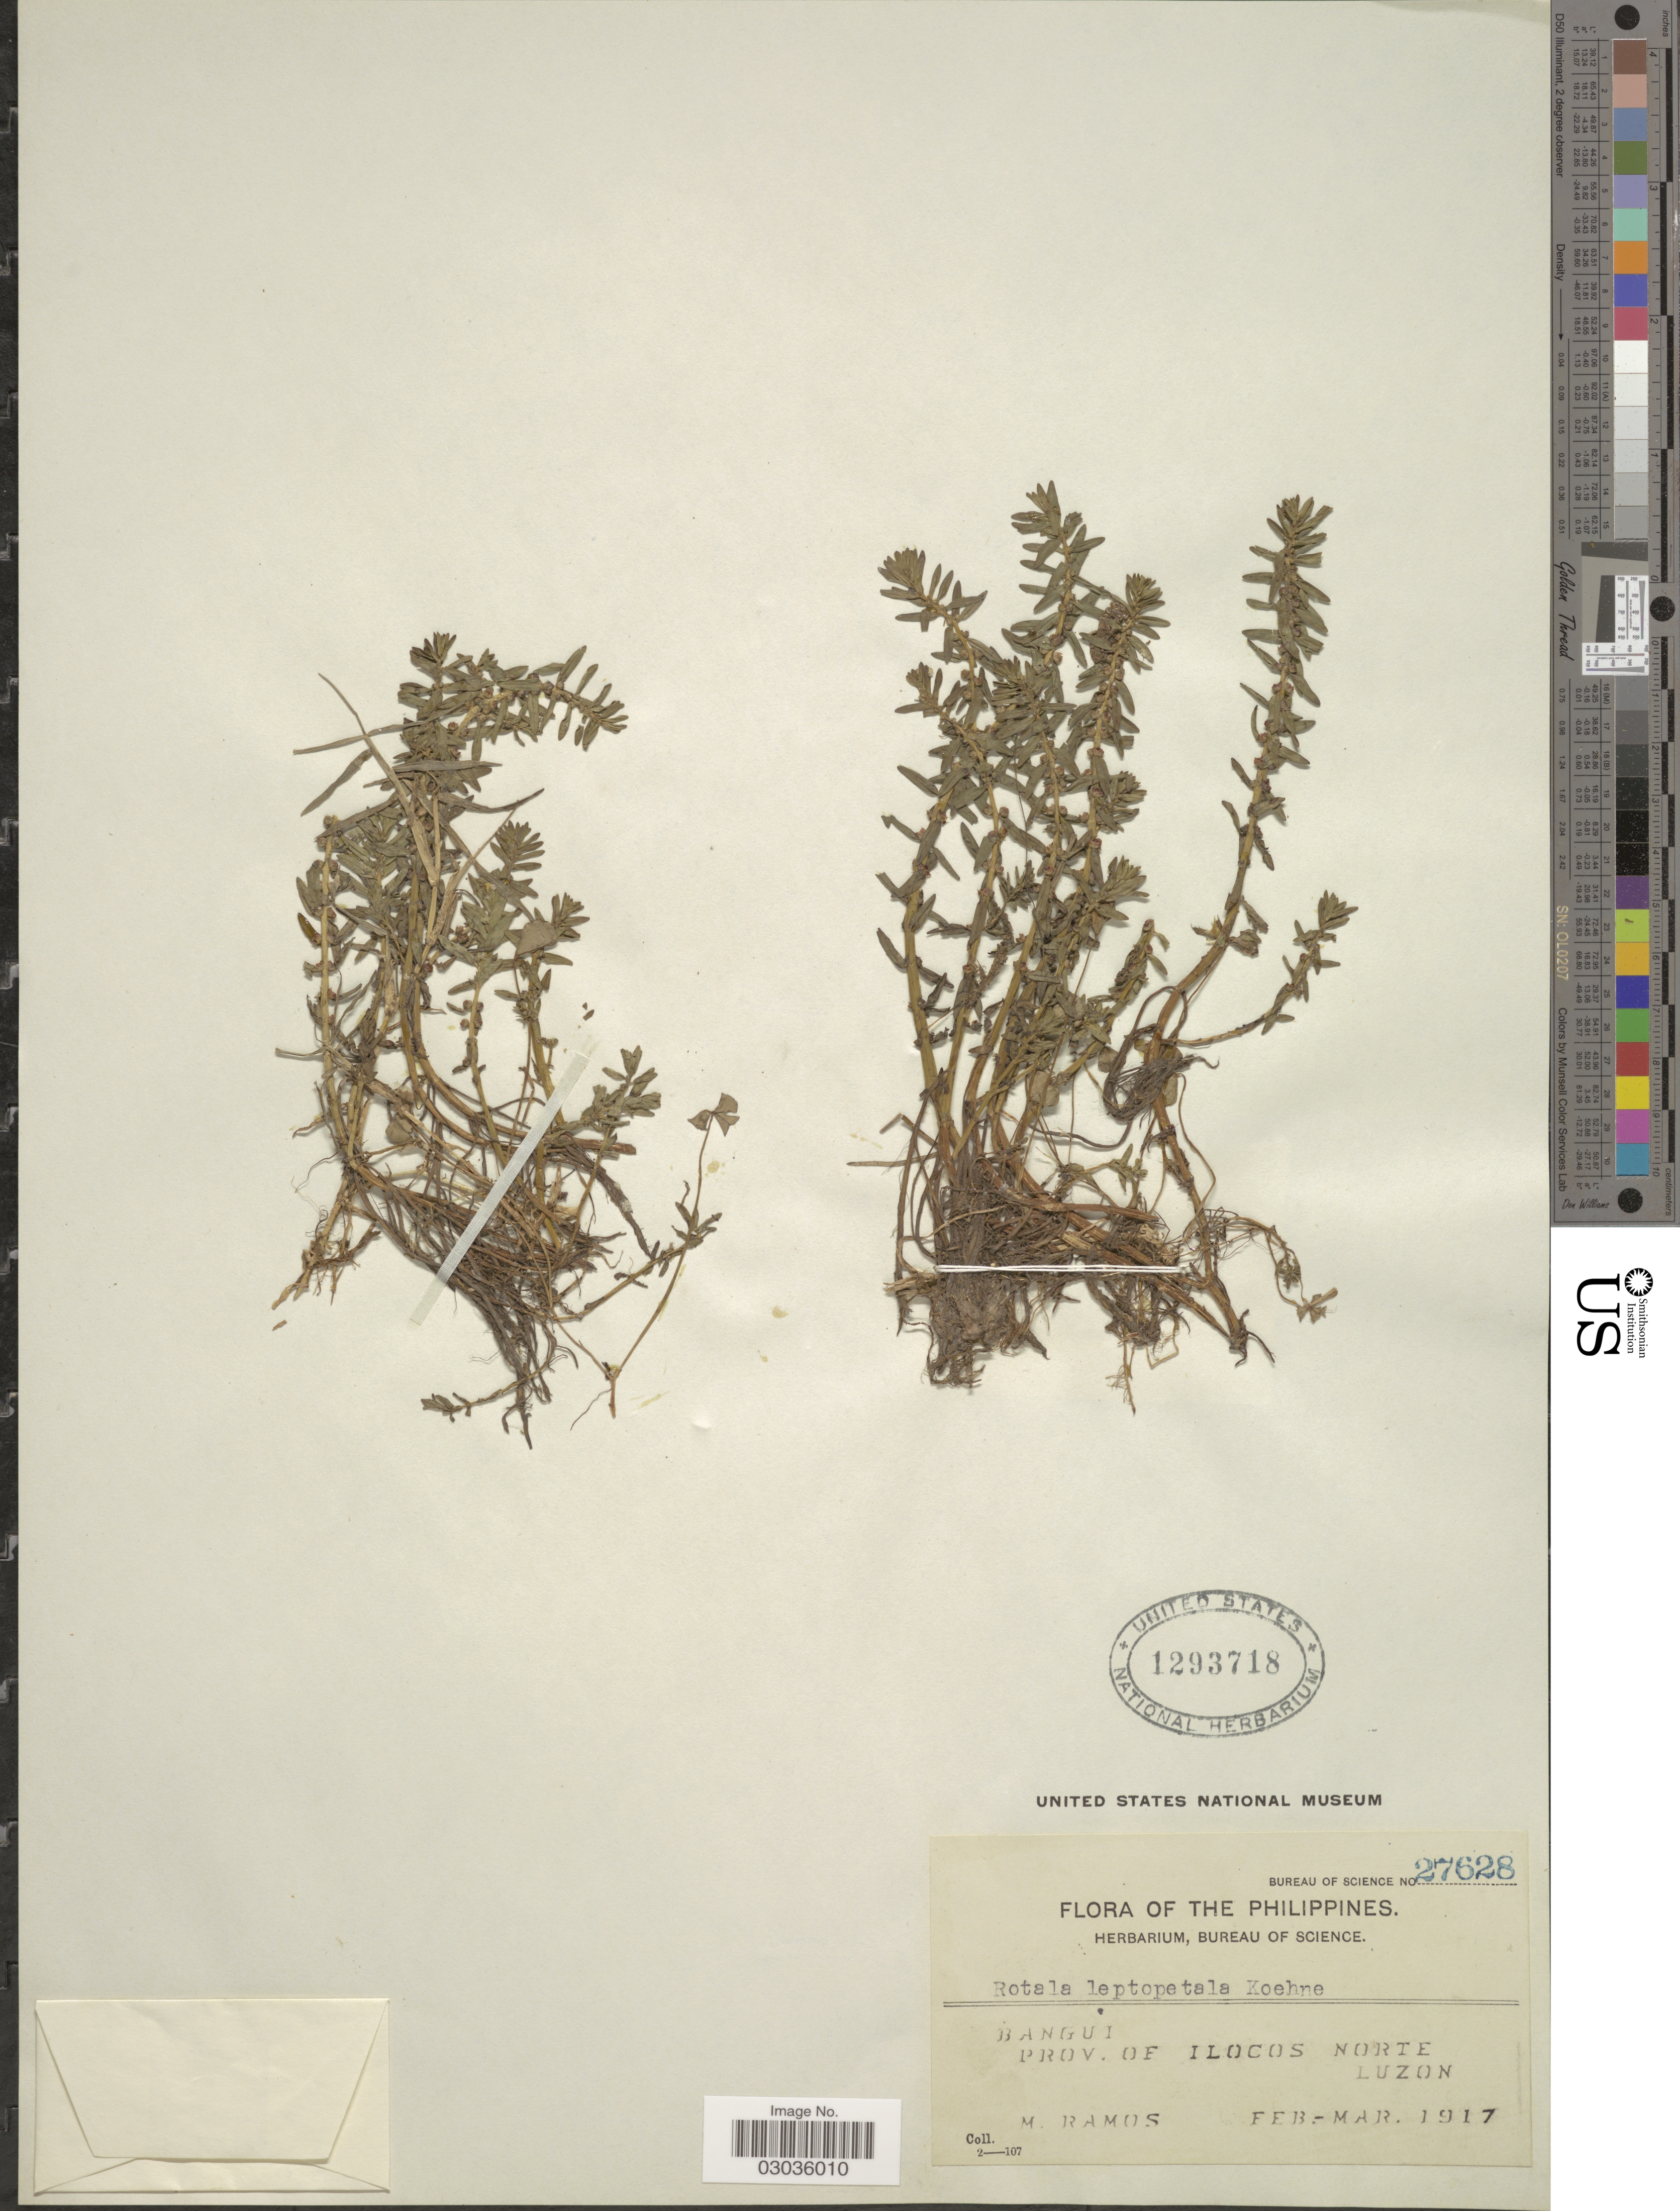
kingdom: Plantae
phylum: Tracheophyta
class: Magnoliopsida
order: Myrtales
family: Lythraceae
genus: Rotala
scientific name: Rotala rosea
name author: (Poir.) C.D.K. Cook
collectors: M. Ramos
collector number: Bureau of Science 27628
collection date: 1917-02/1917-03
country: Philippines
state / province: Ilocos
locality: Bangui, Prov. of Ilocos Norte, Luzon.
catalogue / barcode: US 1293718